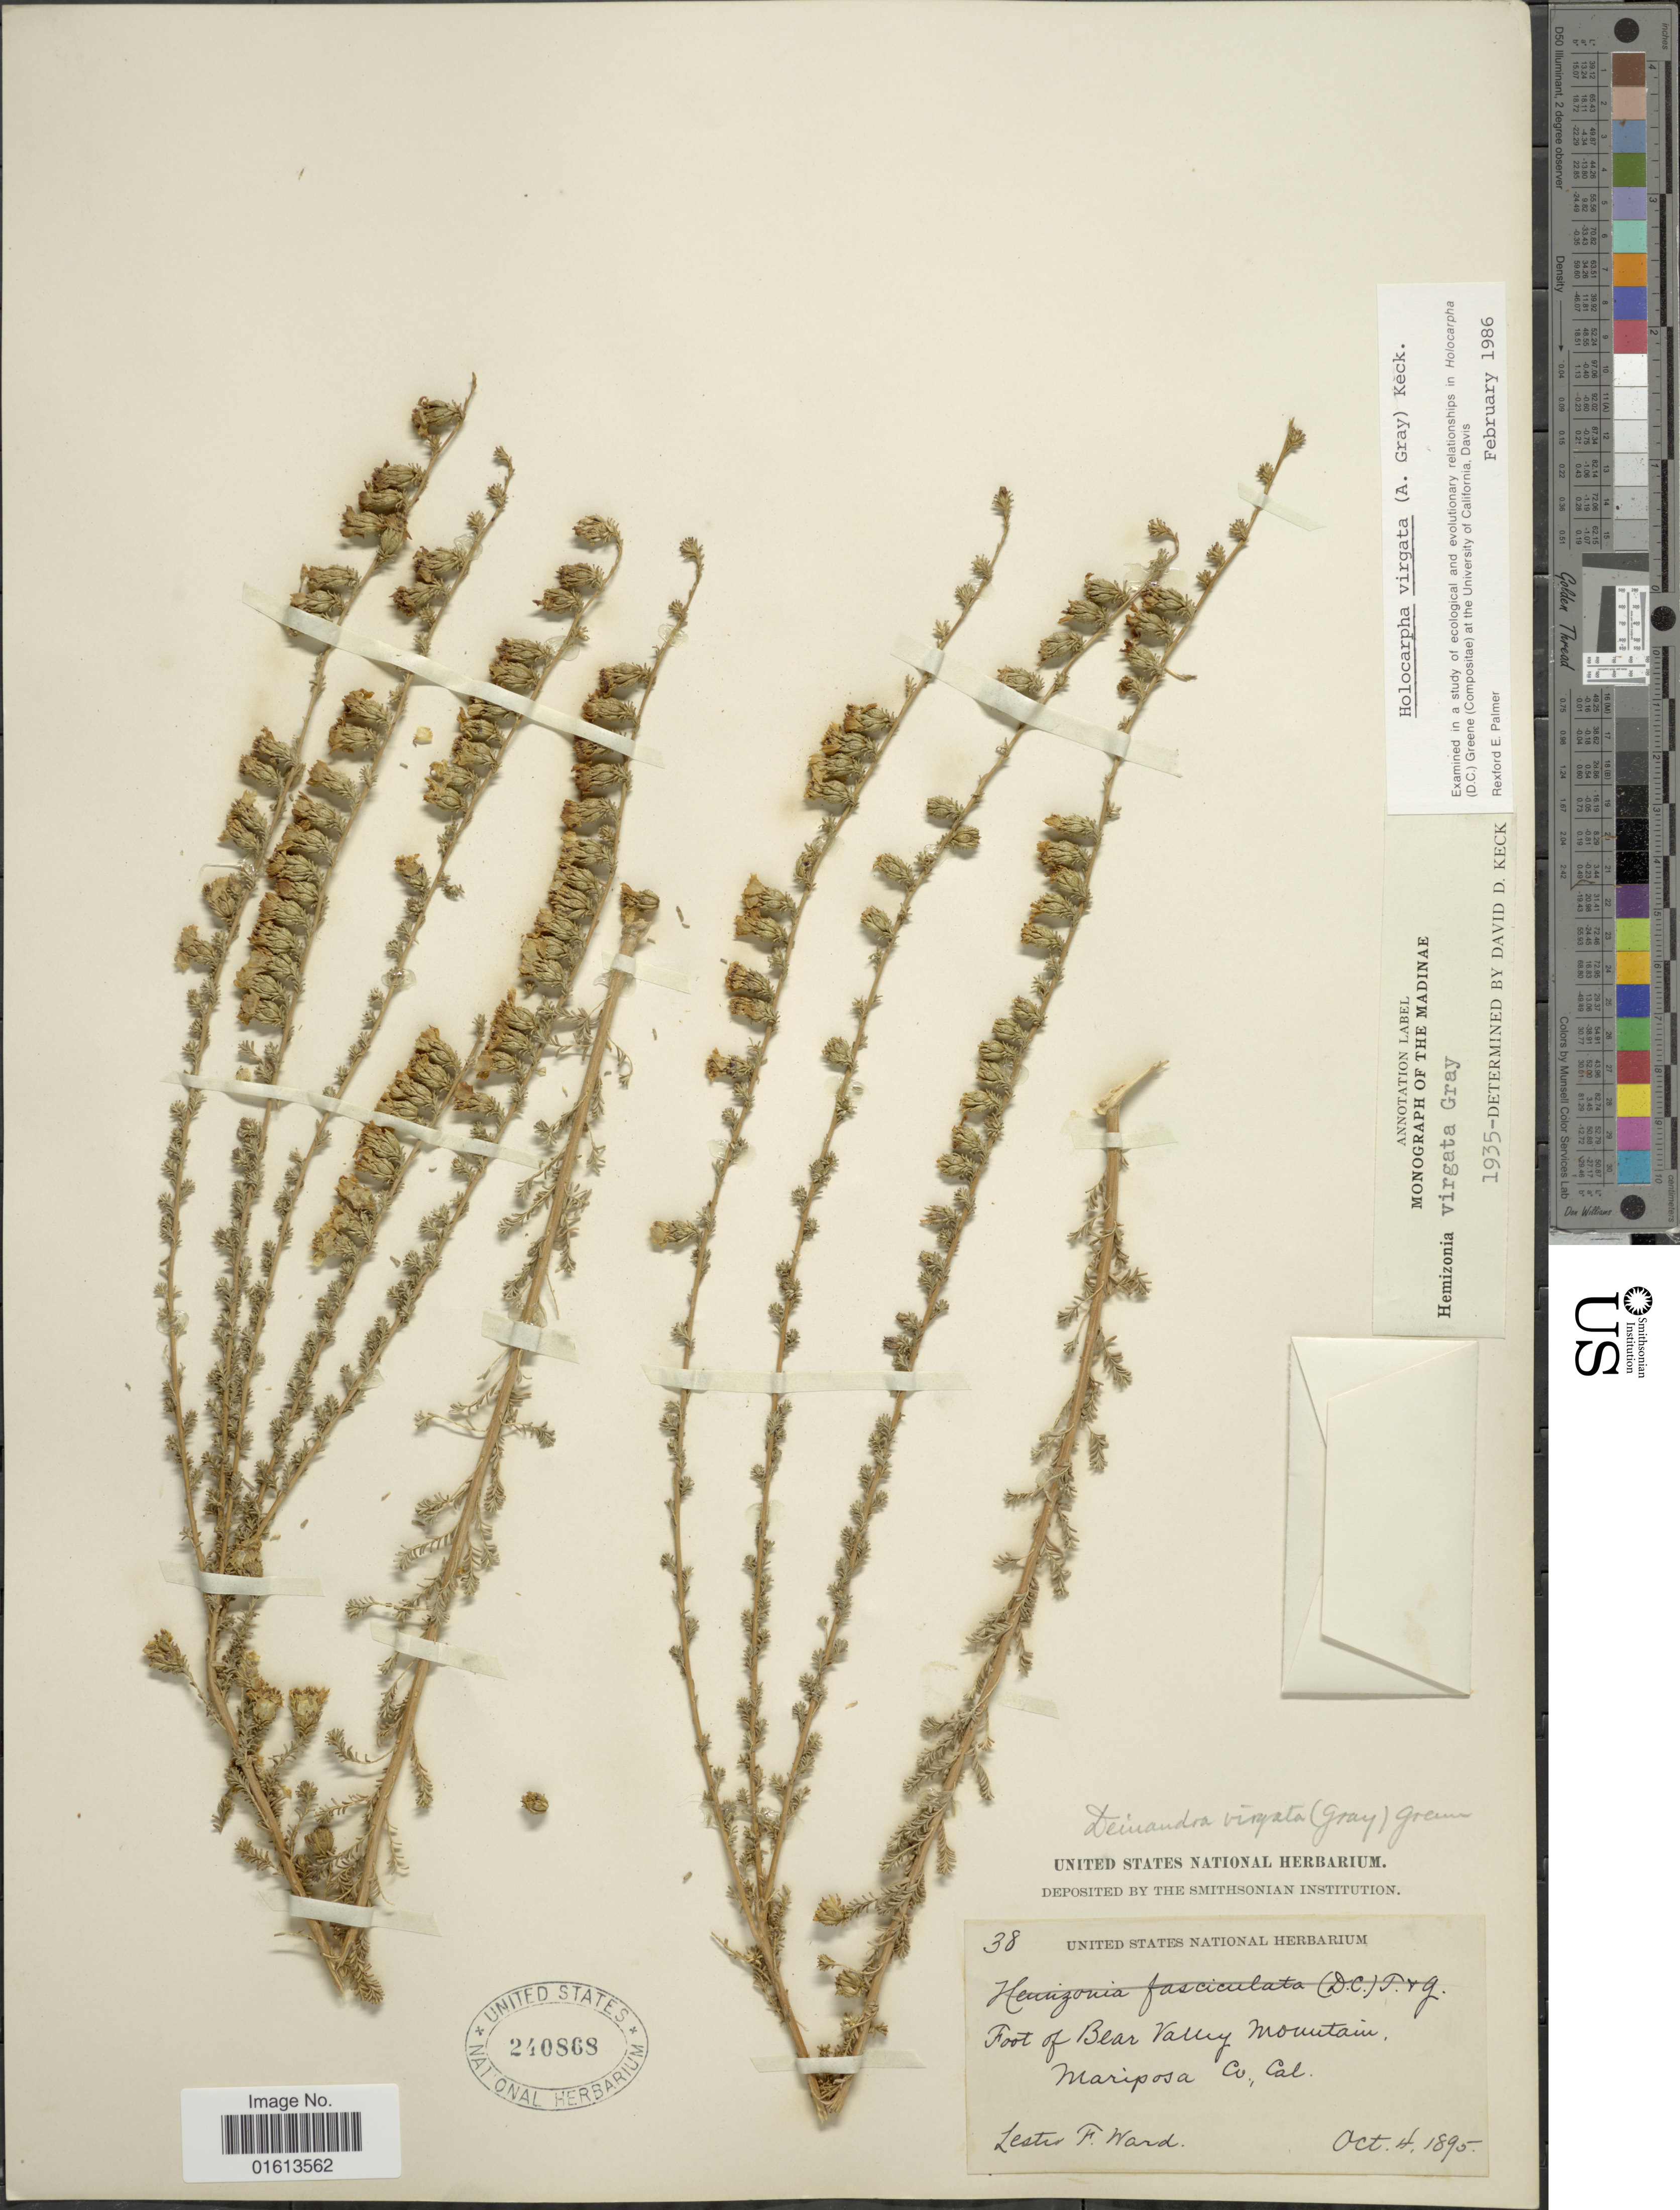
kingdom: Plantae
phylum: Tracheophyta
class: Magnoliopsida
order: Asterales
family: Asteraceae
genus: Holocarpha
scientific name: Holocarpha virgata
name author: (A. Gray) D.D. Keck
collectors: L. F. Ward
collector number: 38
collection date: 1895-10-04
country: United States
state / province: California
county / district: Mariposa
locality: Foot of Bear Valley Mountain. Mariposa Co. Cal.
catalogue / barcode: US 240868